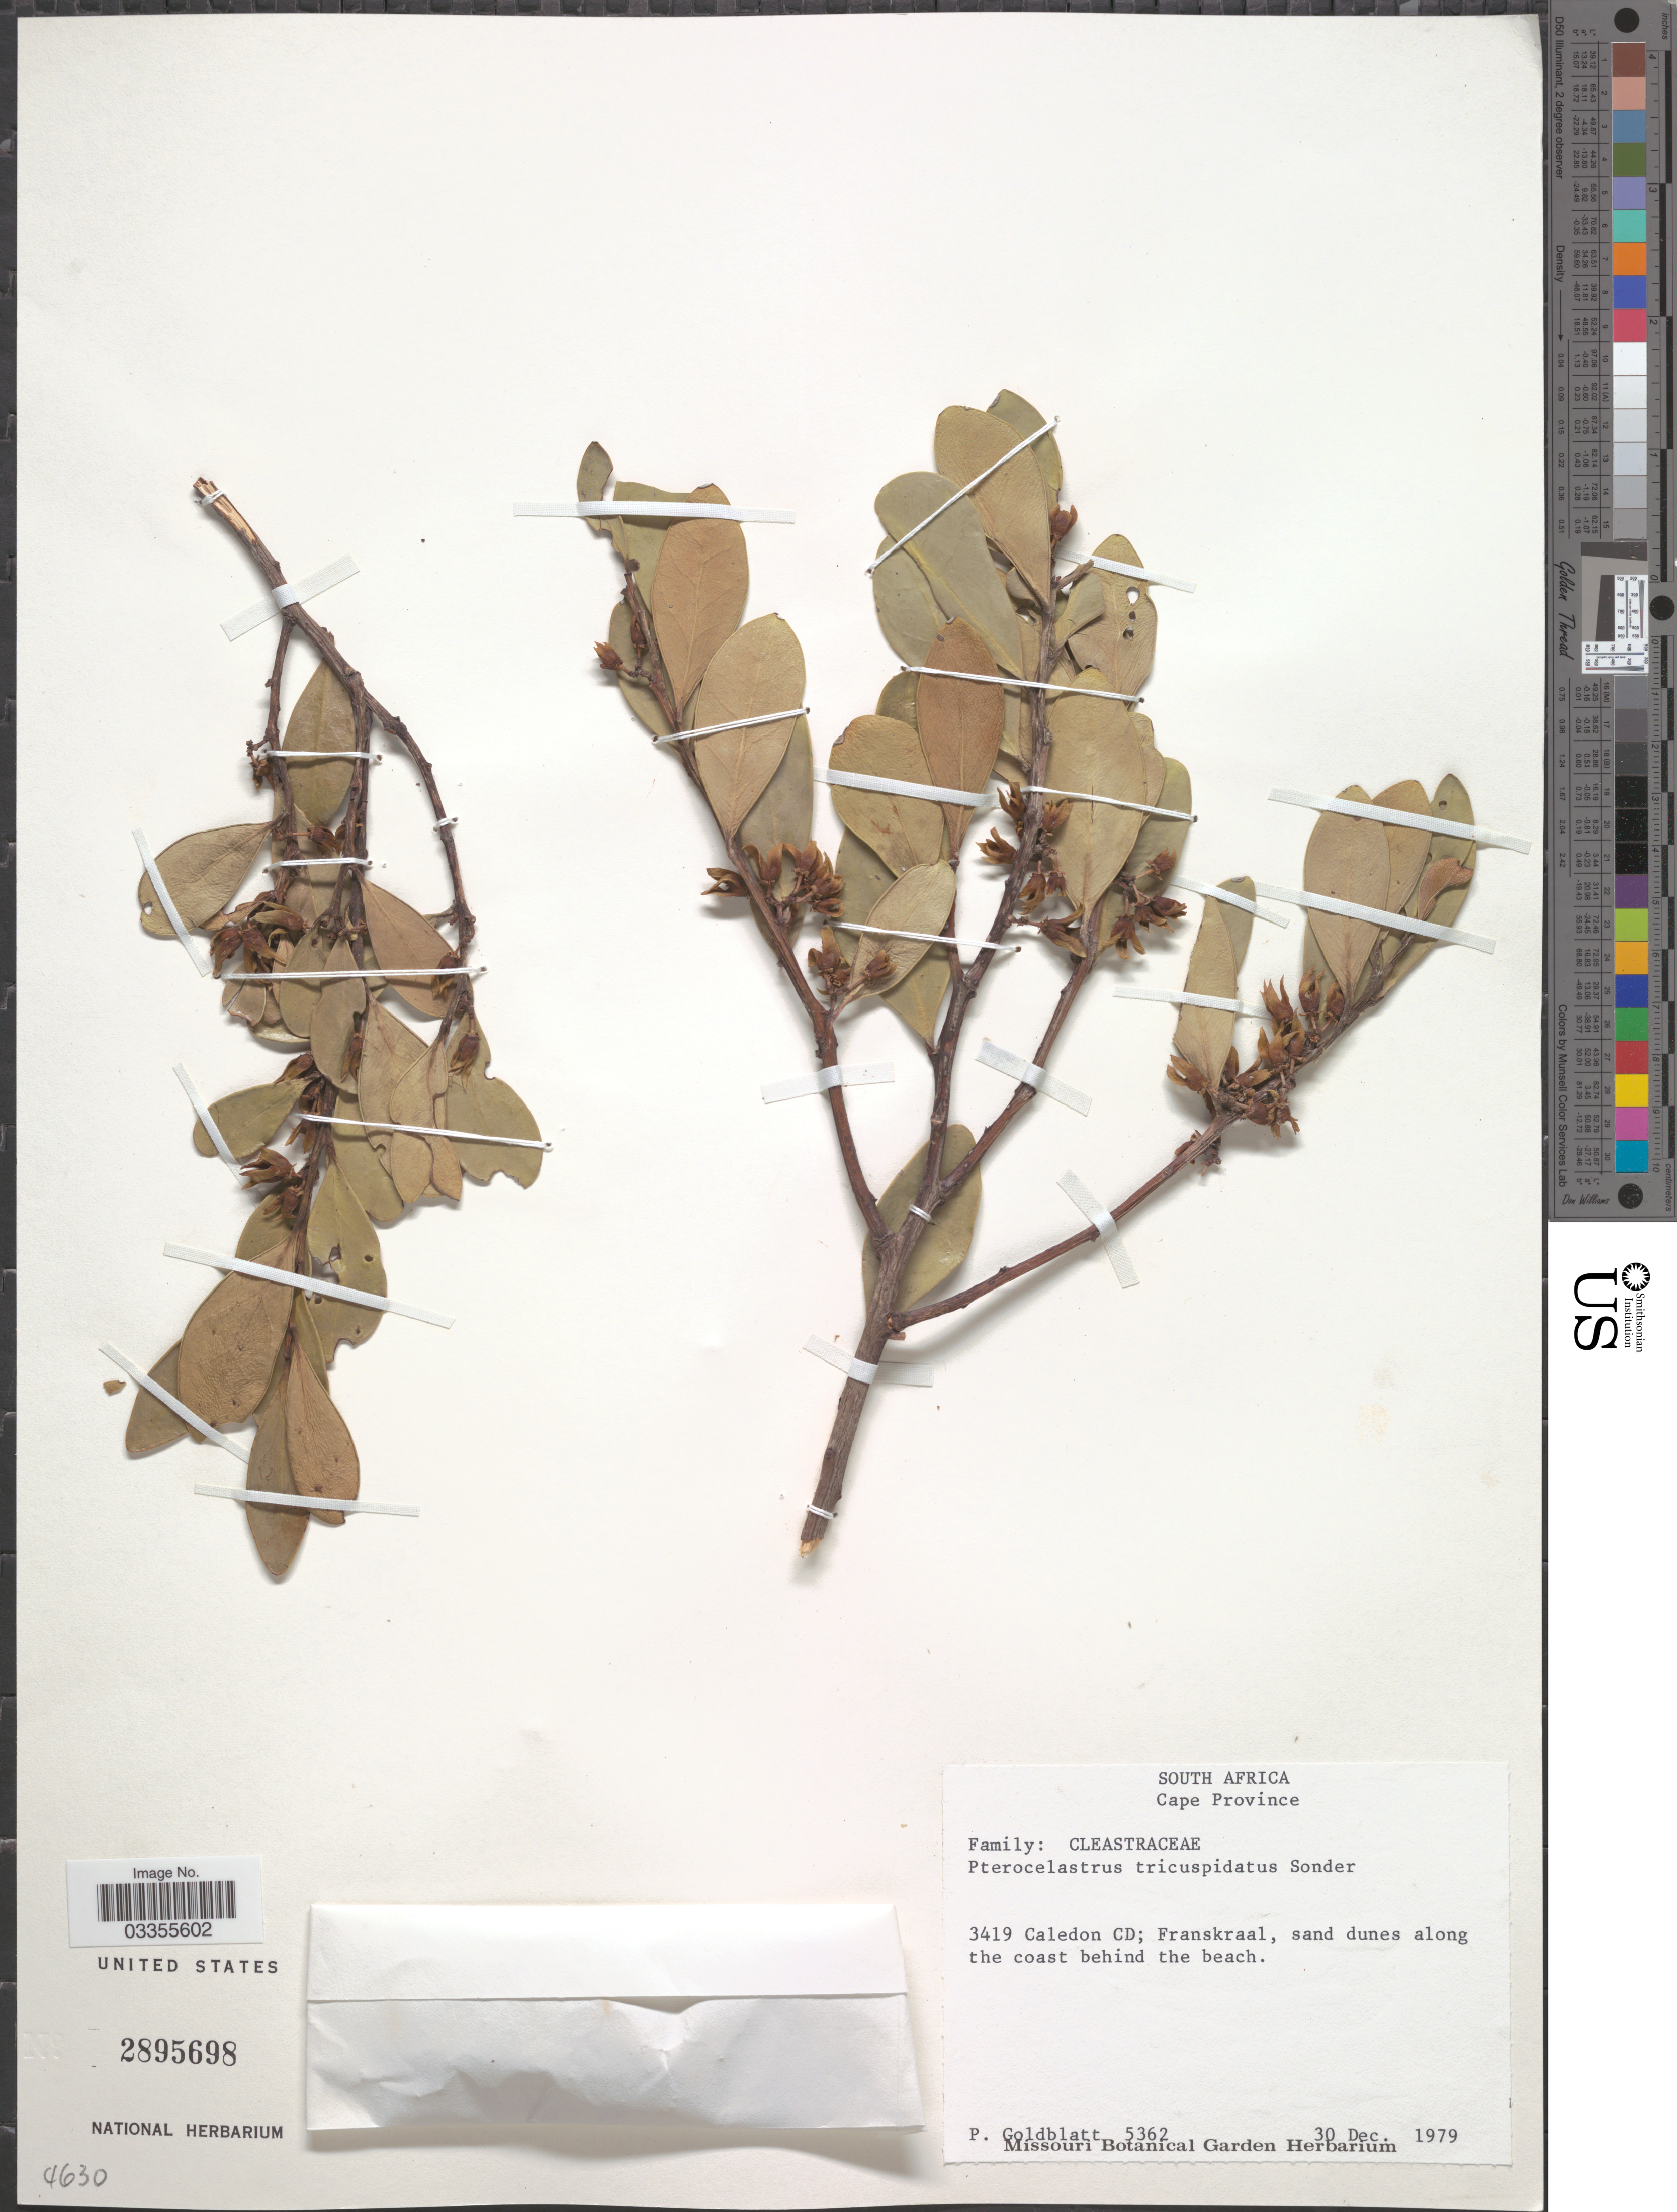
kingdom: Plantae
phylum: Tracheophyta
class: Magnoliopsida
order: Celastrales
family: Celastraceae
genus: Pterocelastrus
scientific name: Pterocelastrus tricuspidatus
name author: Walp.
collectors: P. Goldblatt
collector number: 5362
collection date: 1979-12-30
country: South Africa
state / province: Western Cape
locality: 3419 Caledon CD; Franskraal, sand dunes along the coast behind the beach.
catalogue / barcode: US 2895698